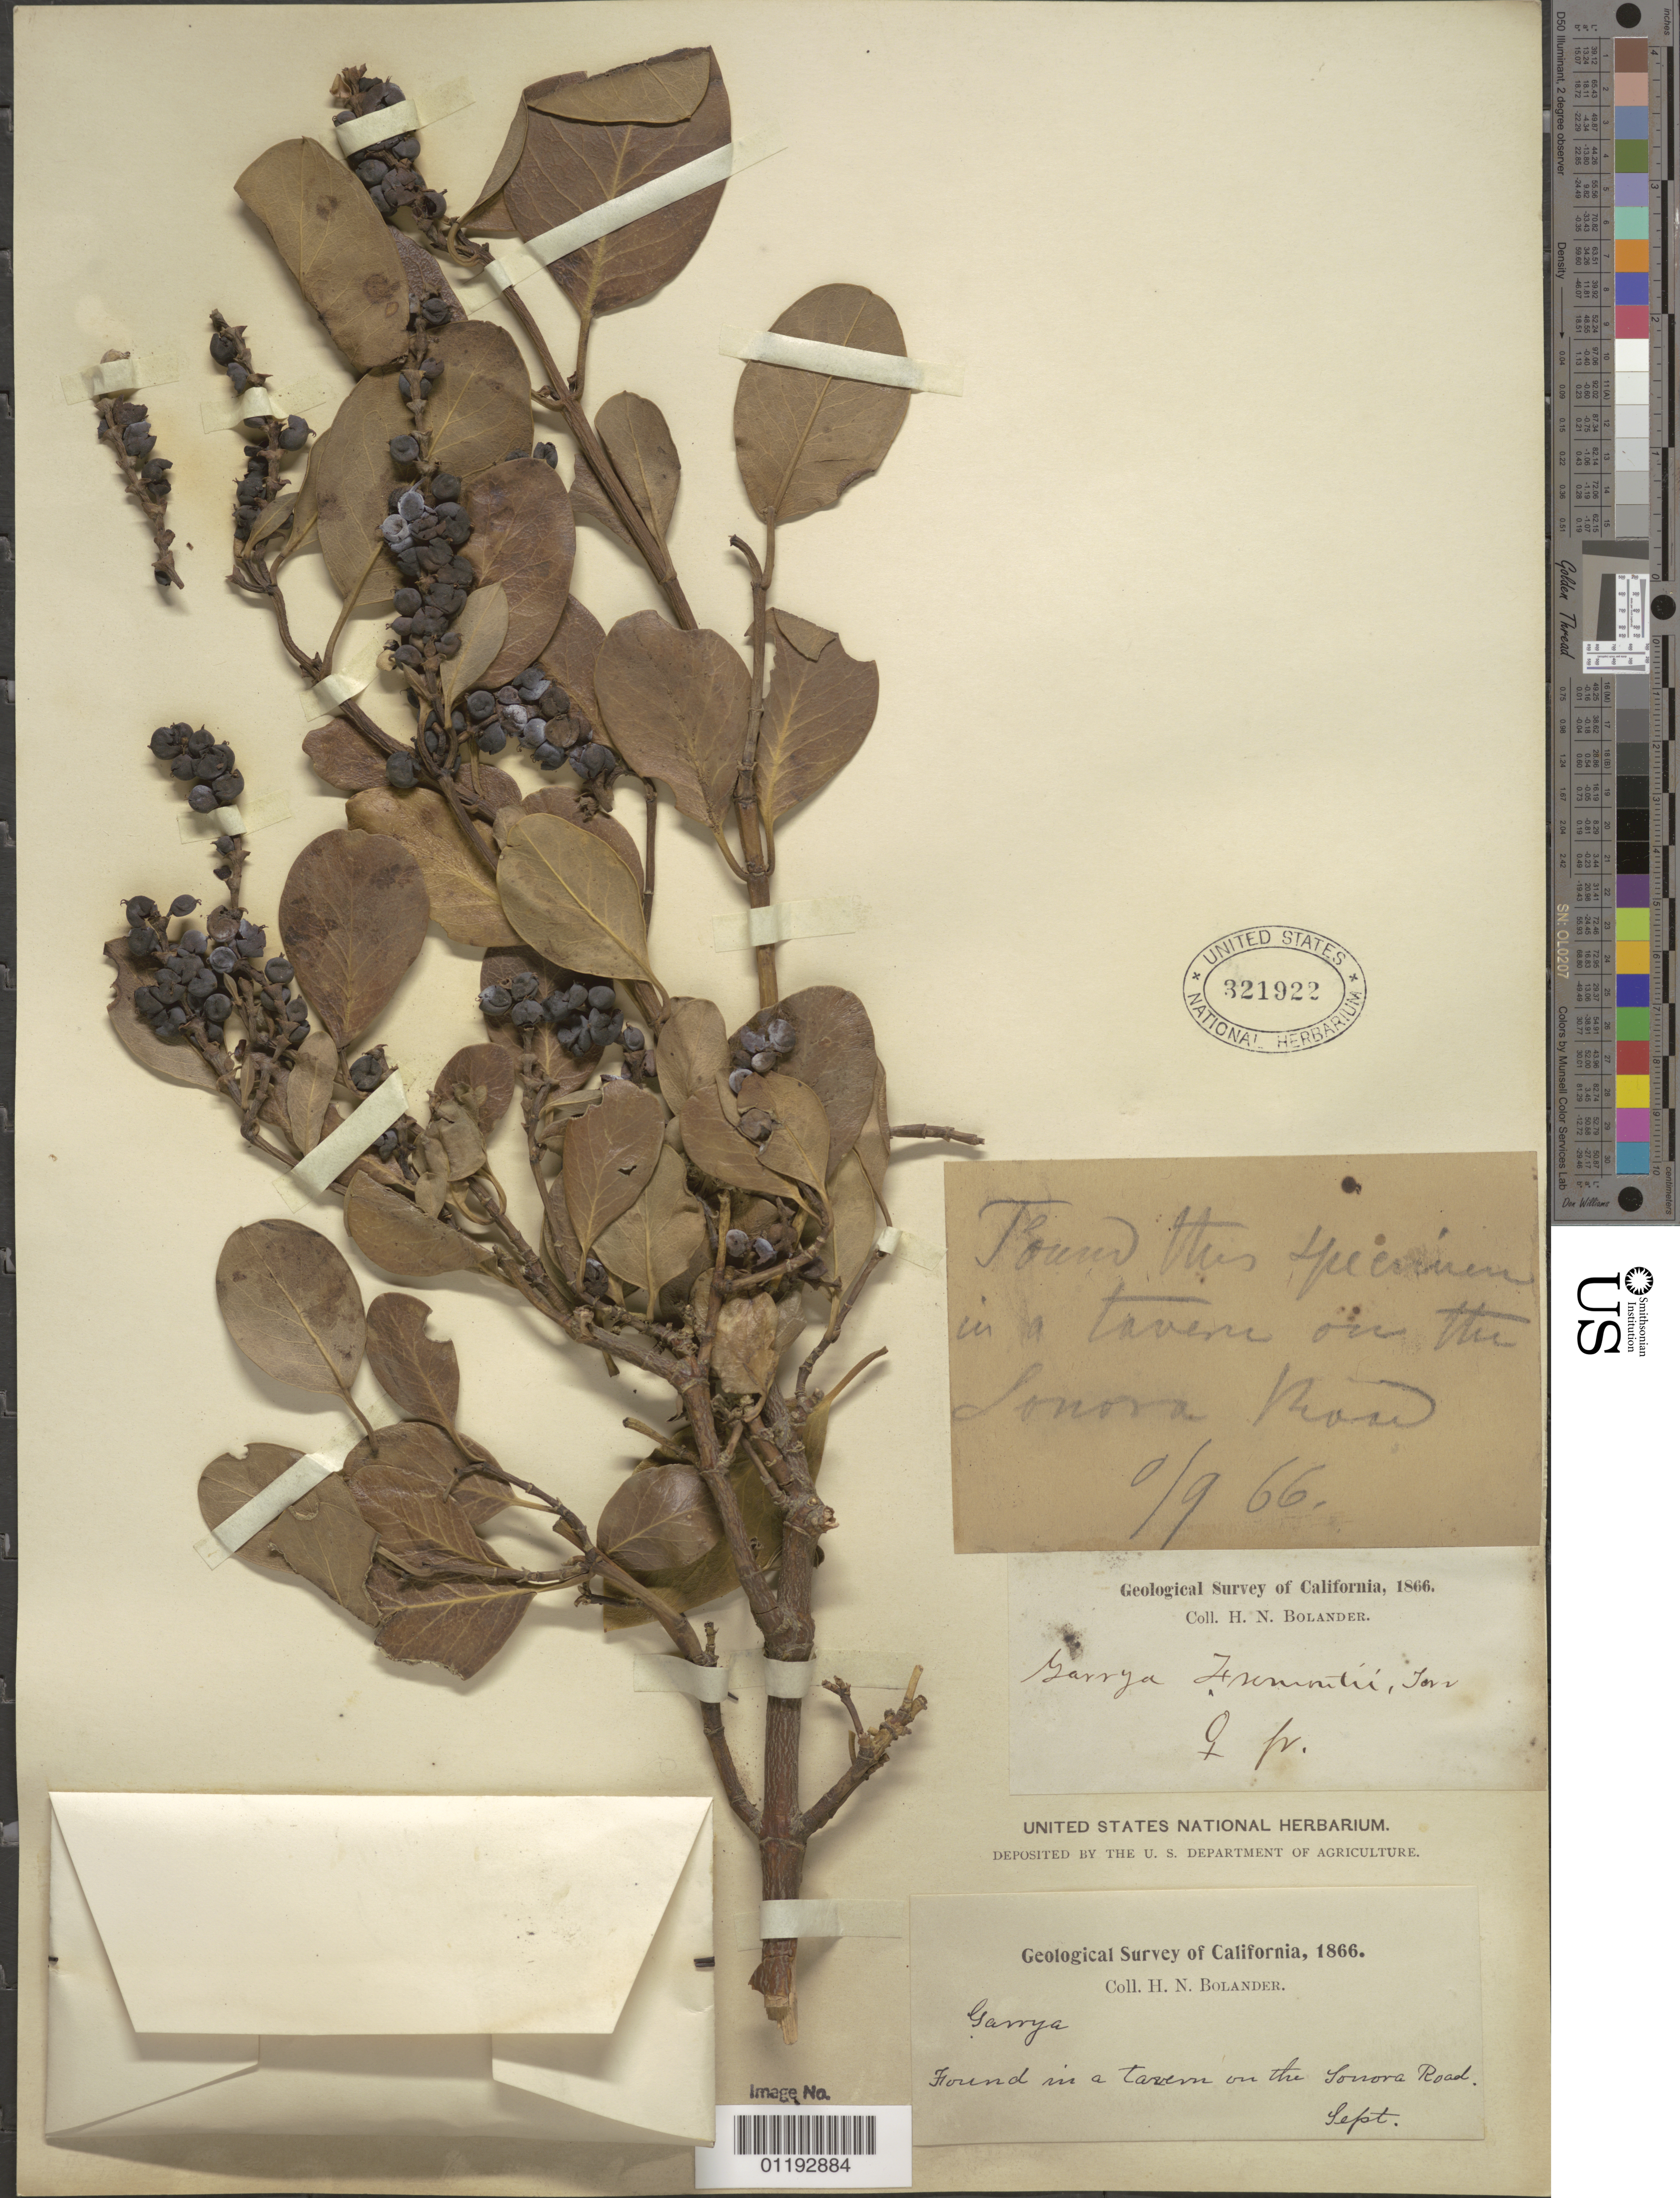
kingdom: Plantae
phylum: Tracheophyta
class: Magnoliopsida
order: Garryales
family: Garryaceae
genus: Garrya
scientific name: Garrya fremontii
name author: Torr.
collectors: H. Bolander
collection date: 1866-09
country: United States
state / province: California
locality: Found in tavern on the Sonora Road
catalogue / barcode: US 321922